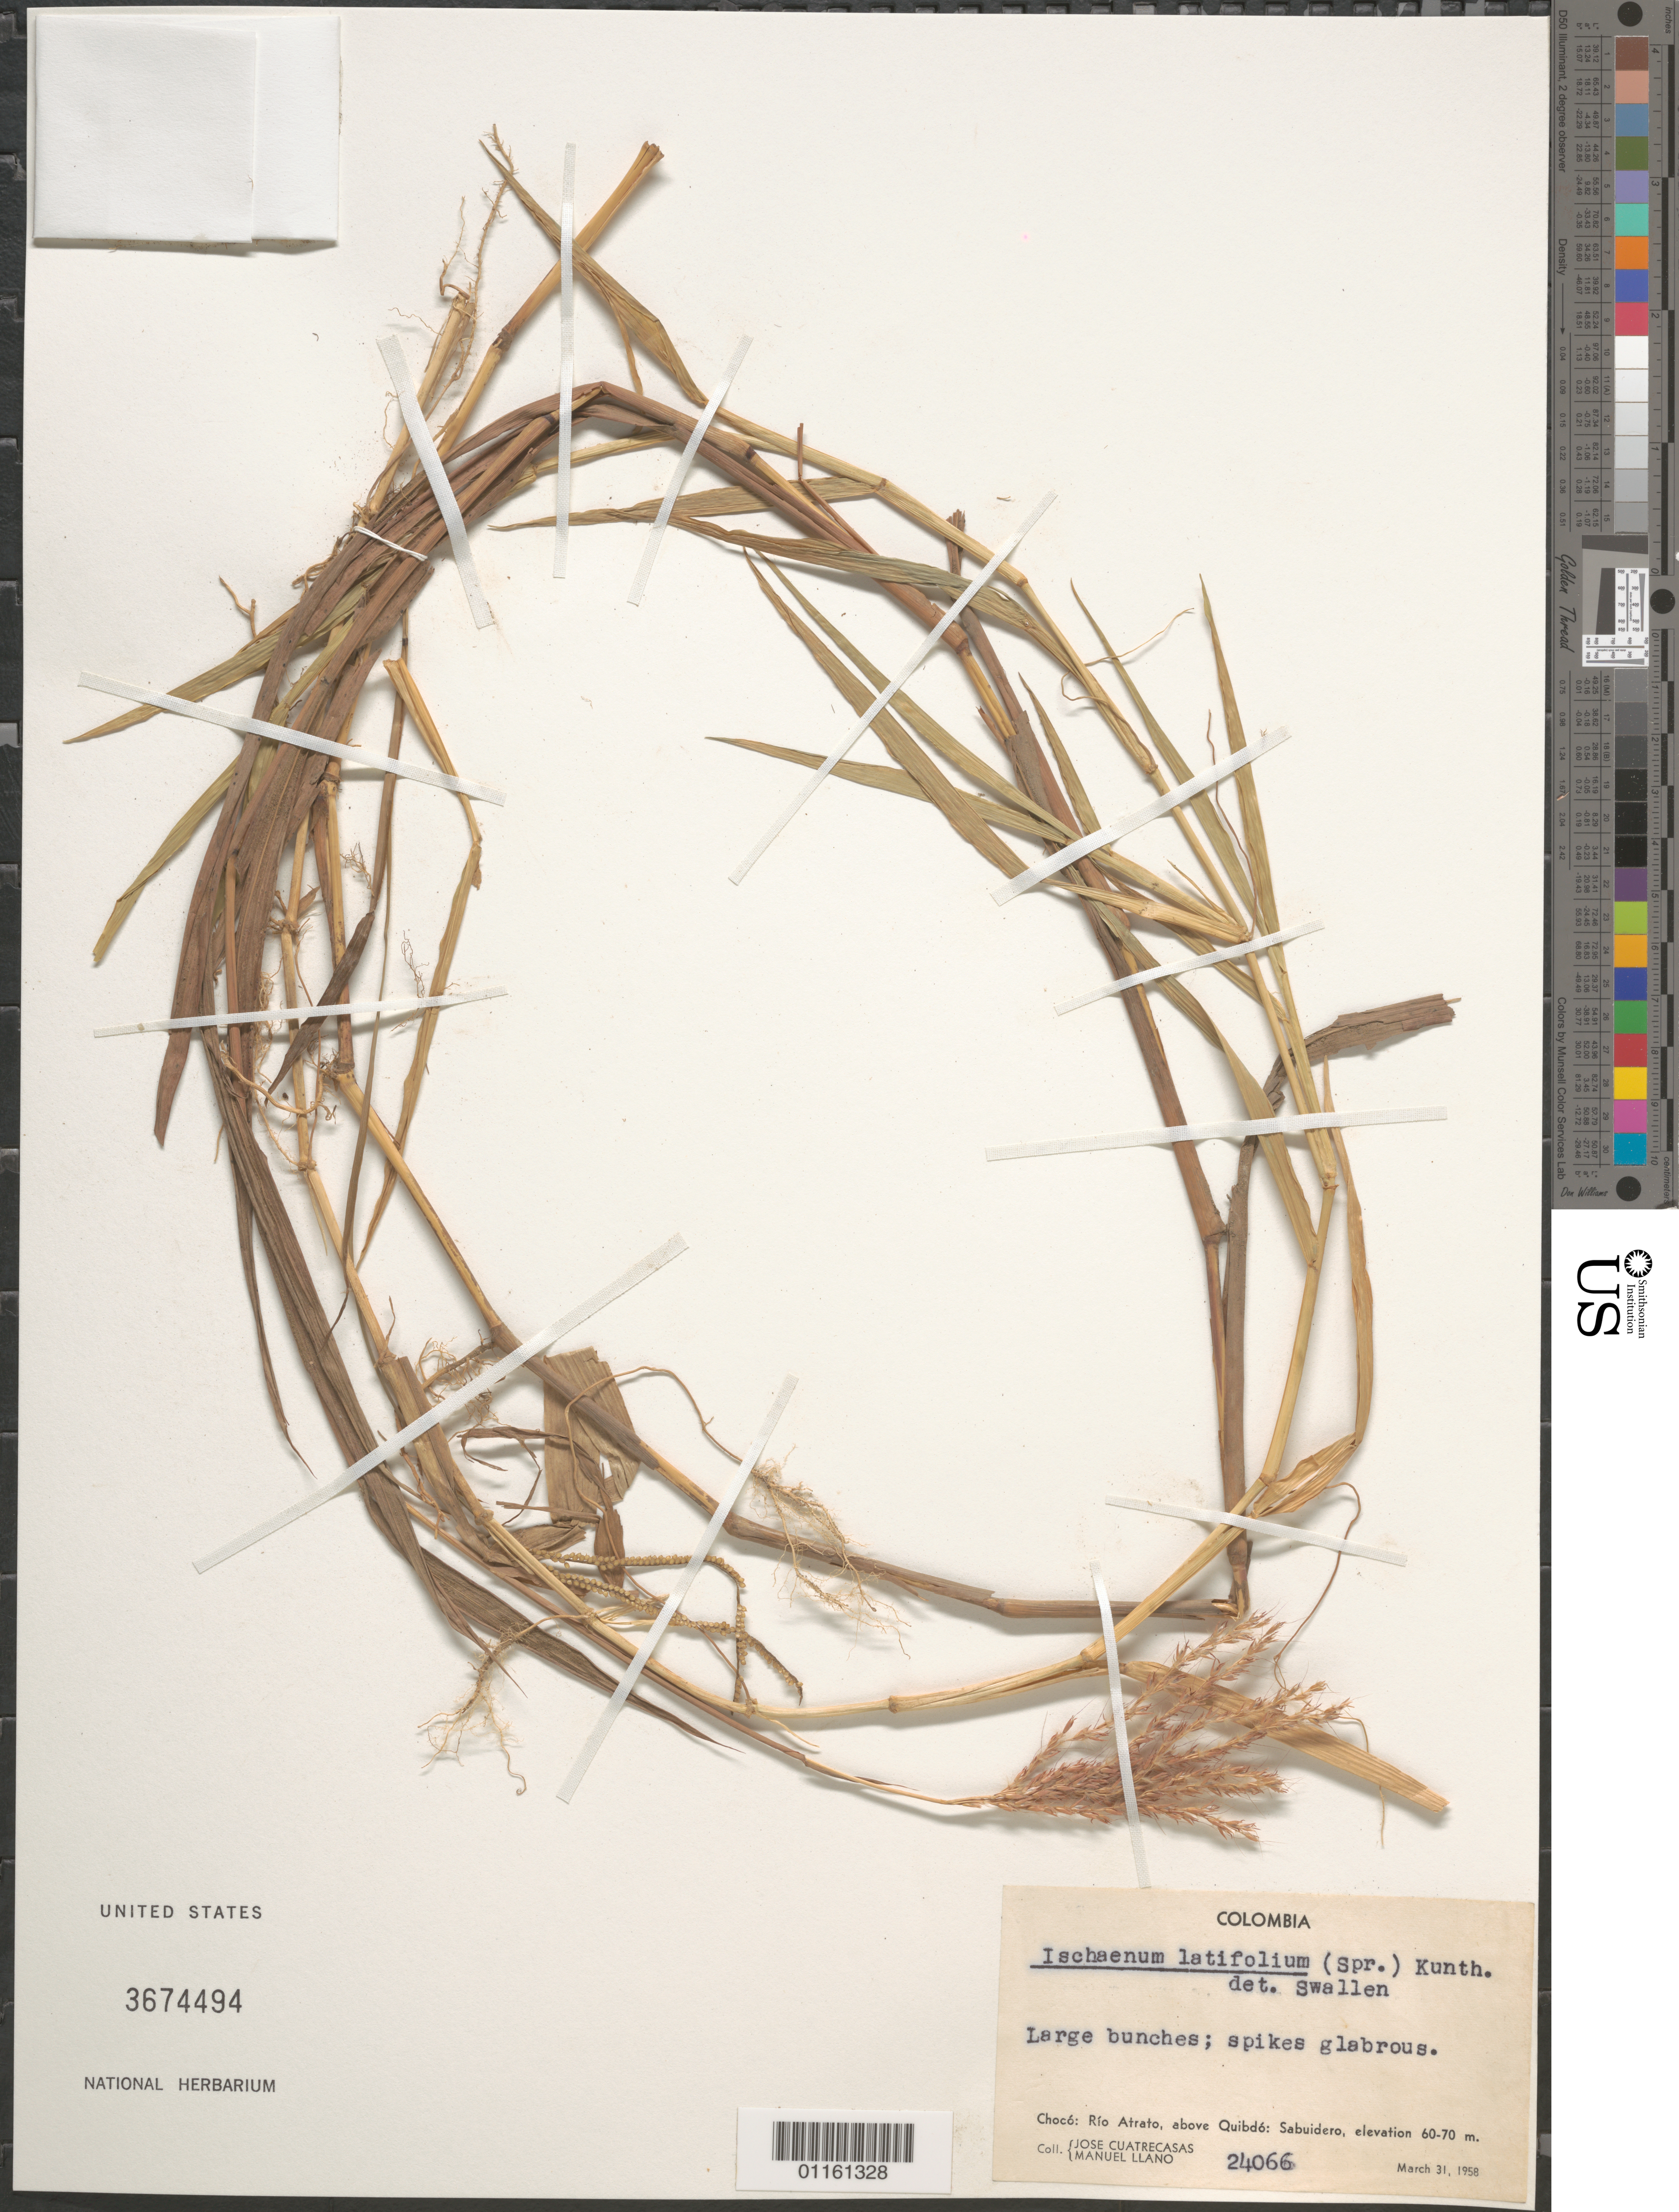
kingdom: Plantae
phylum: Tracheophyta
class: Liliopsida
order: Poales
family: Poaceae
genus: Ischaemum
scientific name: Ischaemum latifolium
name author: (Spreng.) Kunth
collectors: J. Cuatrecasas & M. Llano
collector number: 24066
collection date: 1958-03-31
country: Colombia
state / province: Chocó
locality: Rio Atrato, above Quibdo: Sabuidero.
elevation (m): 60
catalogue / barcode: US 3674494